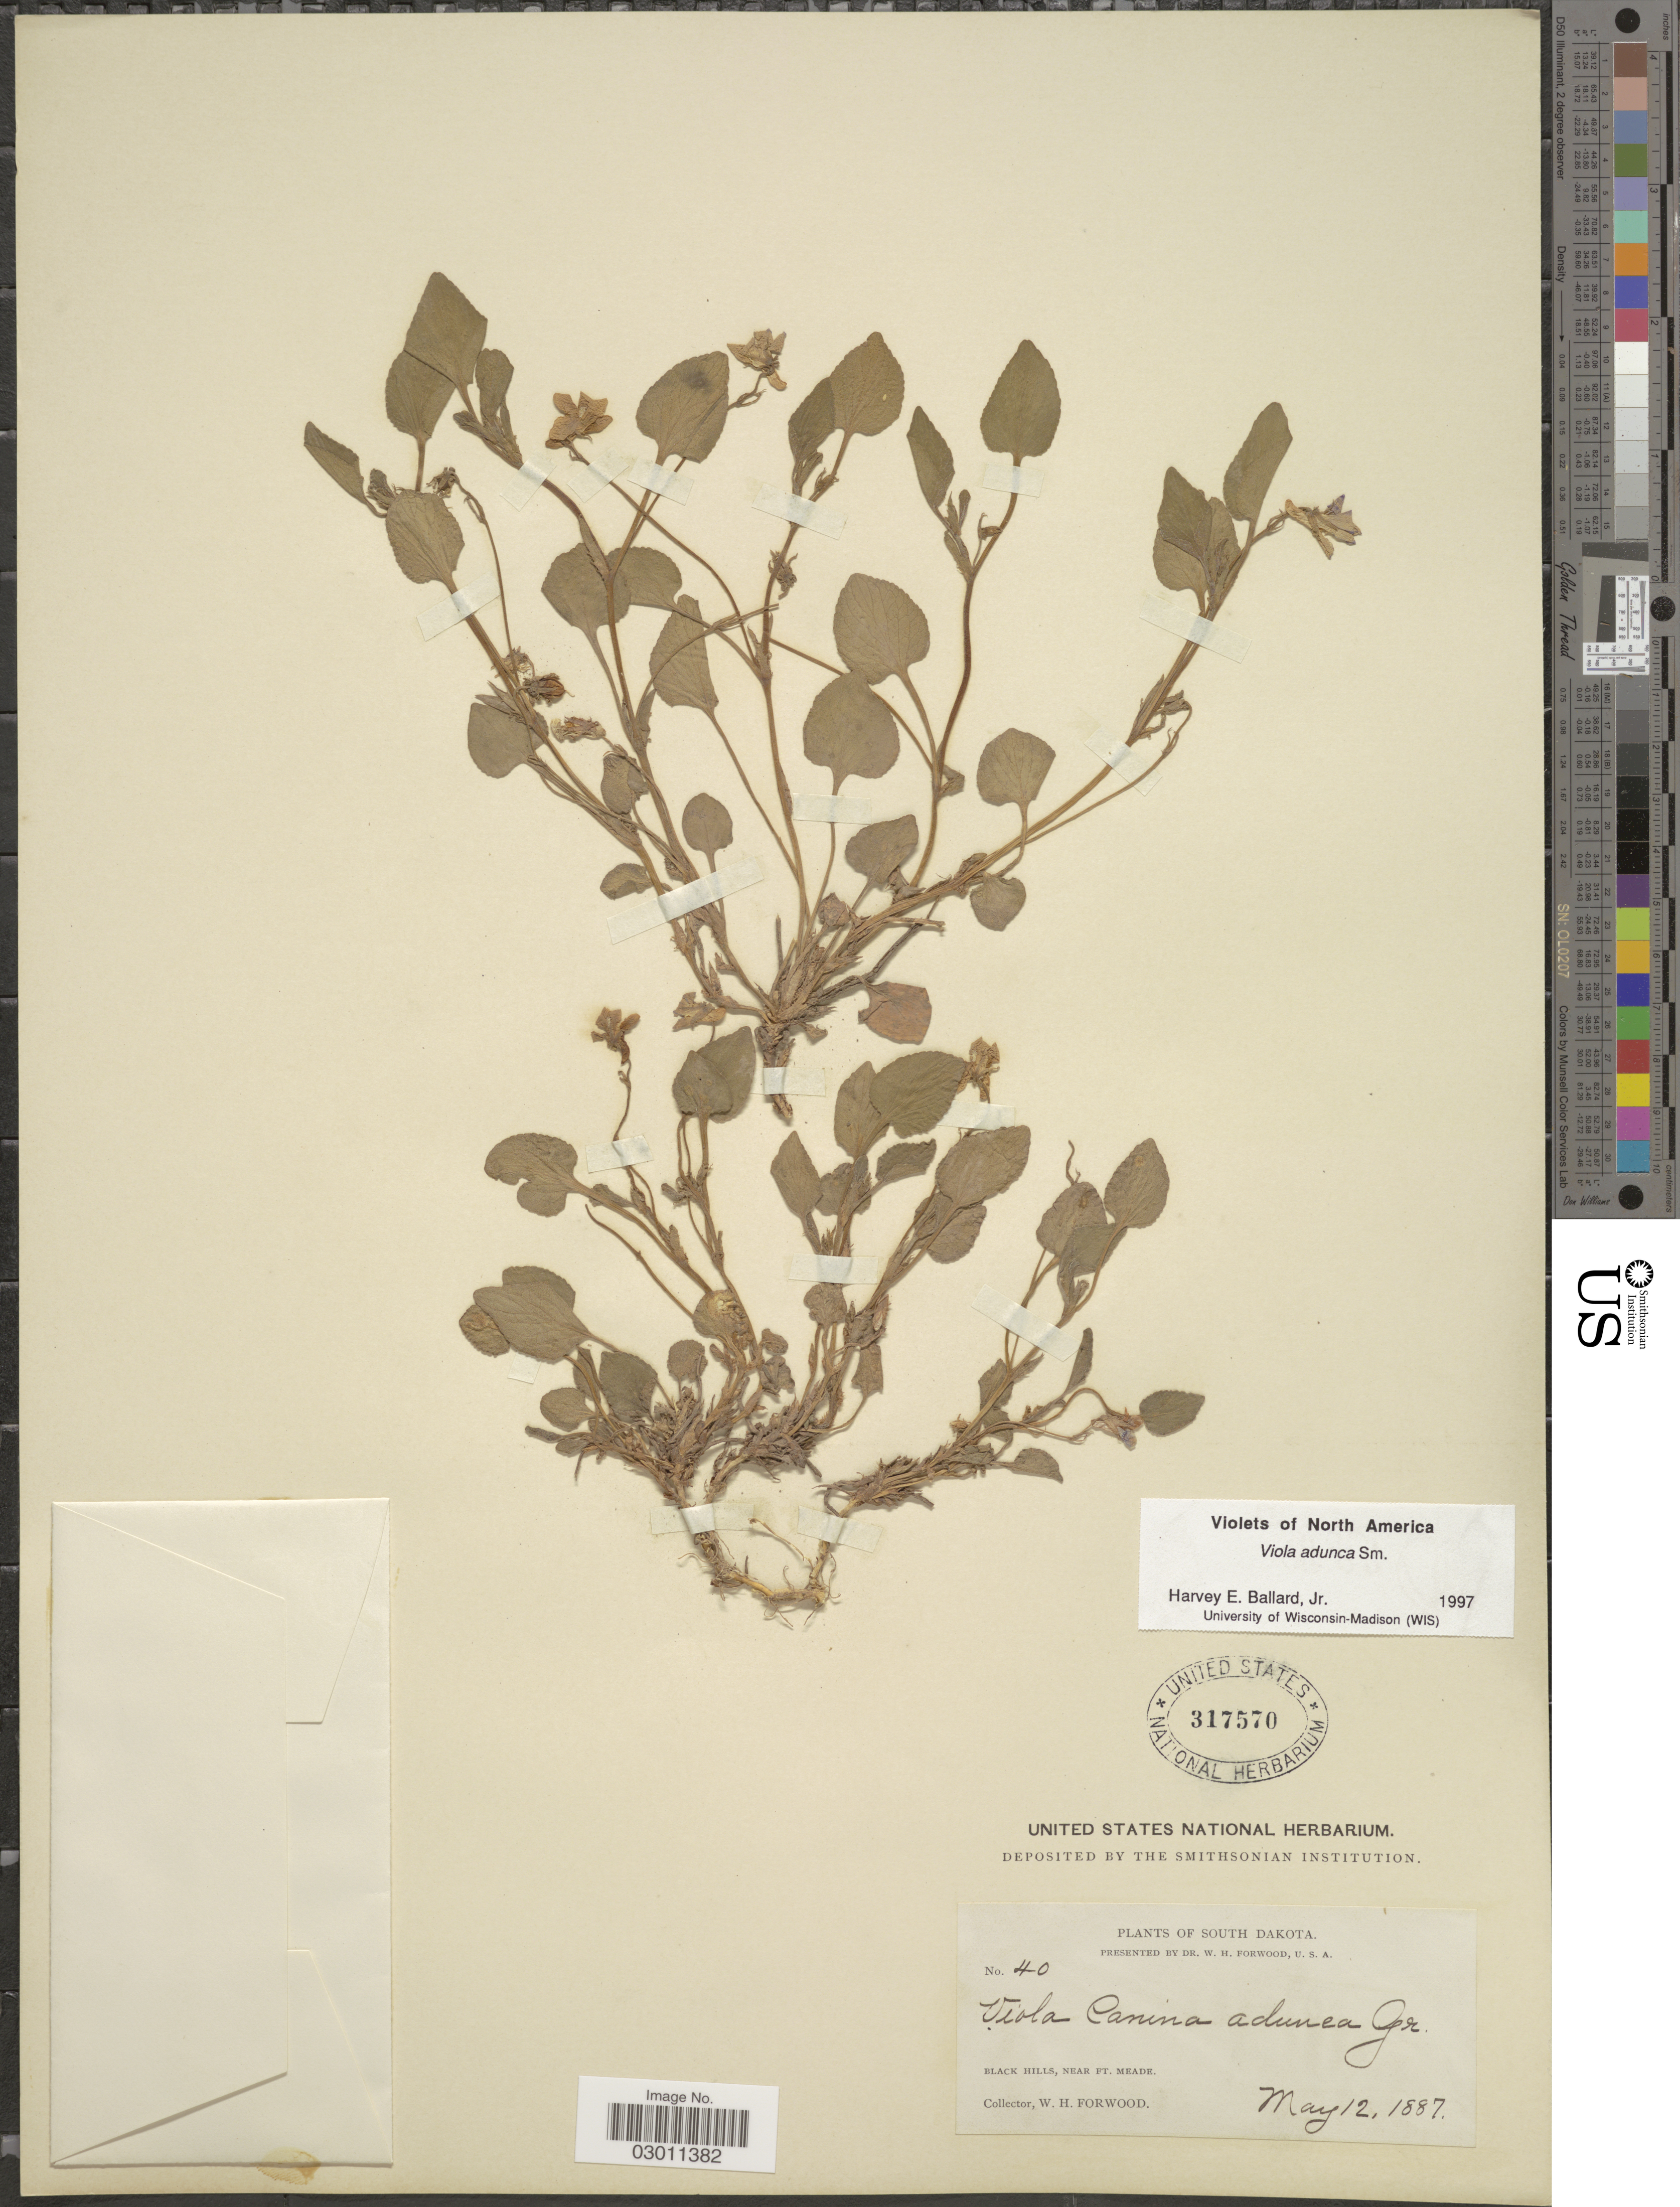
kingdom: Plantae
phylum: Tracheophyta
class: Magnoliopsida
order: Malpighiales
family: Violaceae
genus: Viola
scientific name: Viola adunca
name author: Sm.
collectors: W. Forwood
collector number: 40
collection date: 1887-05-12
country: United States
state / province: South Dakota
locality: Black Hills, Near Ft. Meade.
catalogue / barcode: US 317570